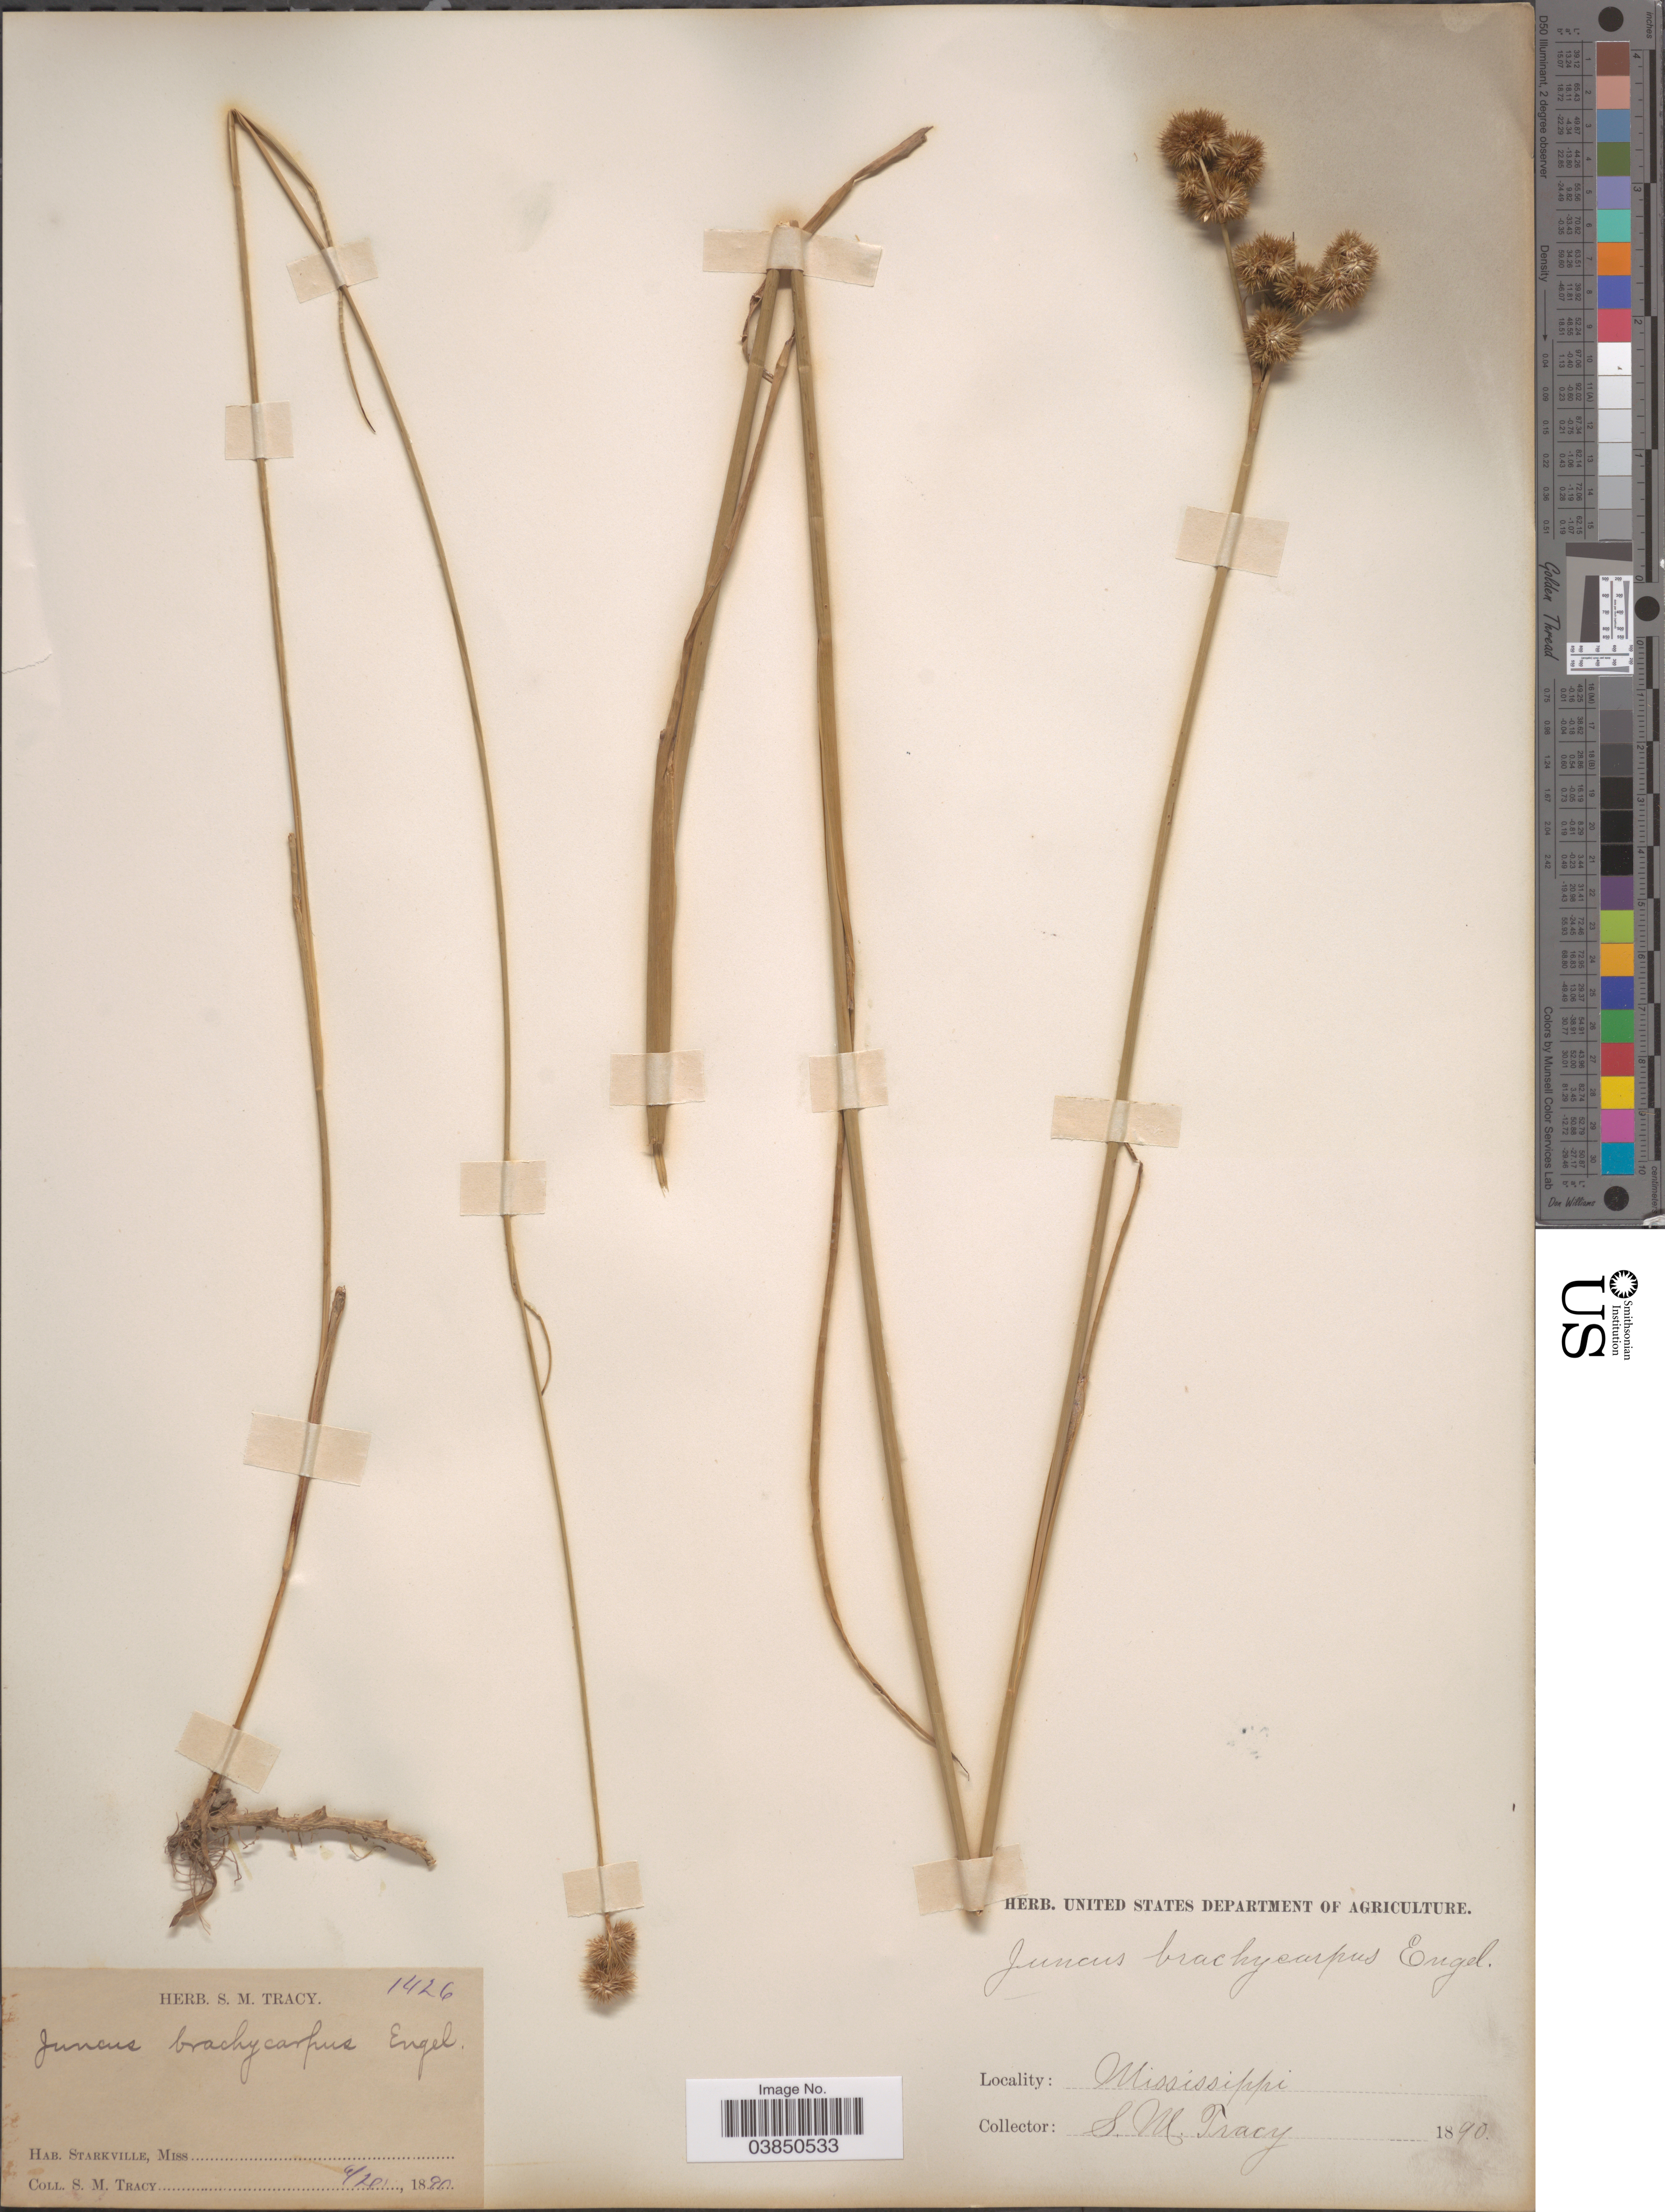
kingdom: Plantae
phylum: Tracheophyta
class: Liliopsida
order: Poales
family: Juncaceae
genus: Juncus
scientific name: Juncus brachycarpus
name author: Engelm.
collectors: S. M. Tracy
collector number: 1426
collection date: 1890-04-21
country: United States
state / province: Mississippi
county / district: Oktibbeha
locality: Starkville.